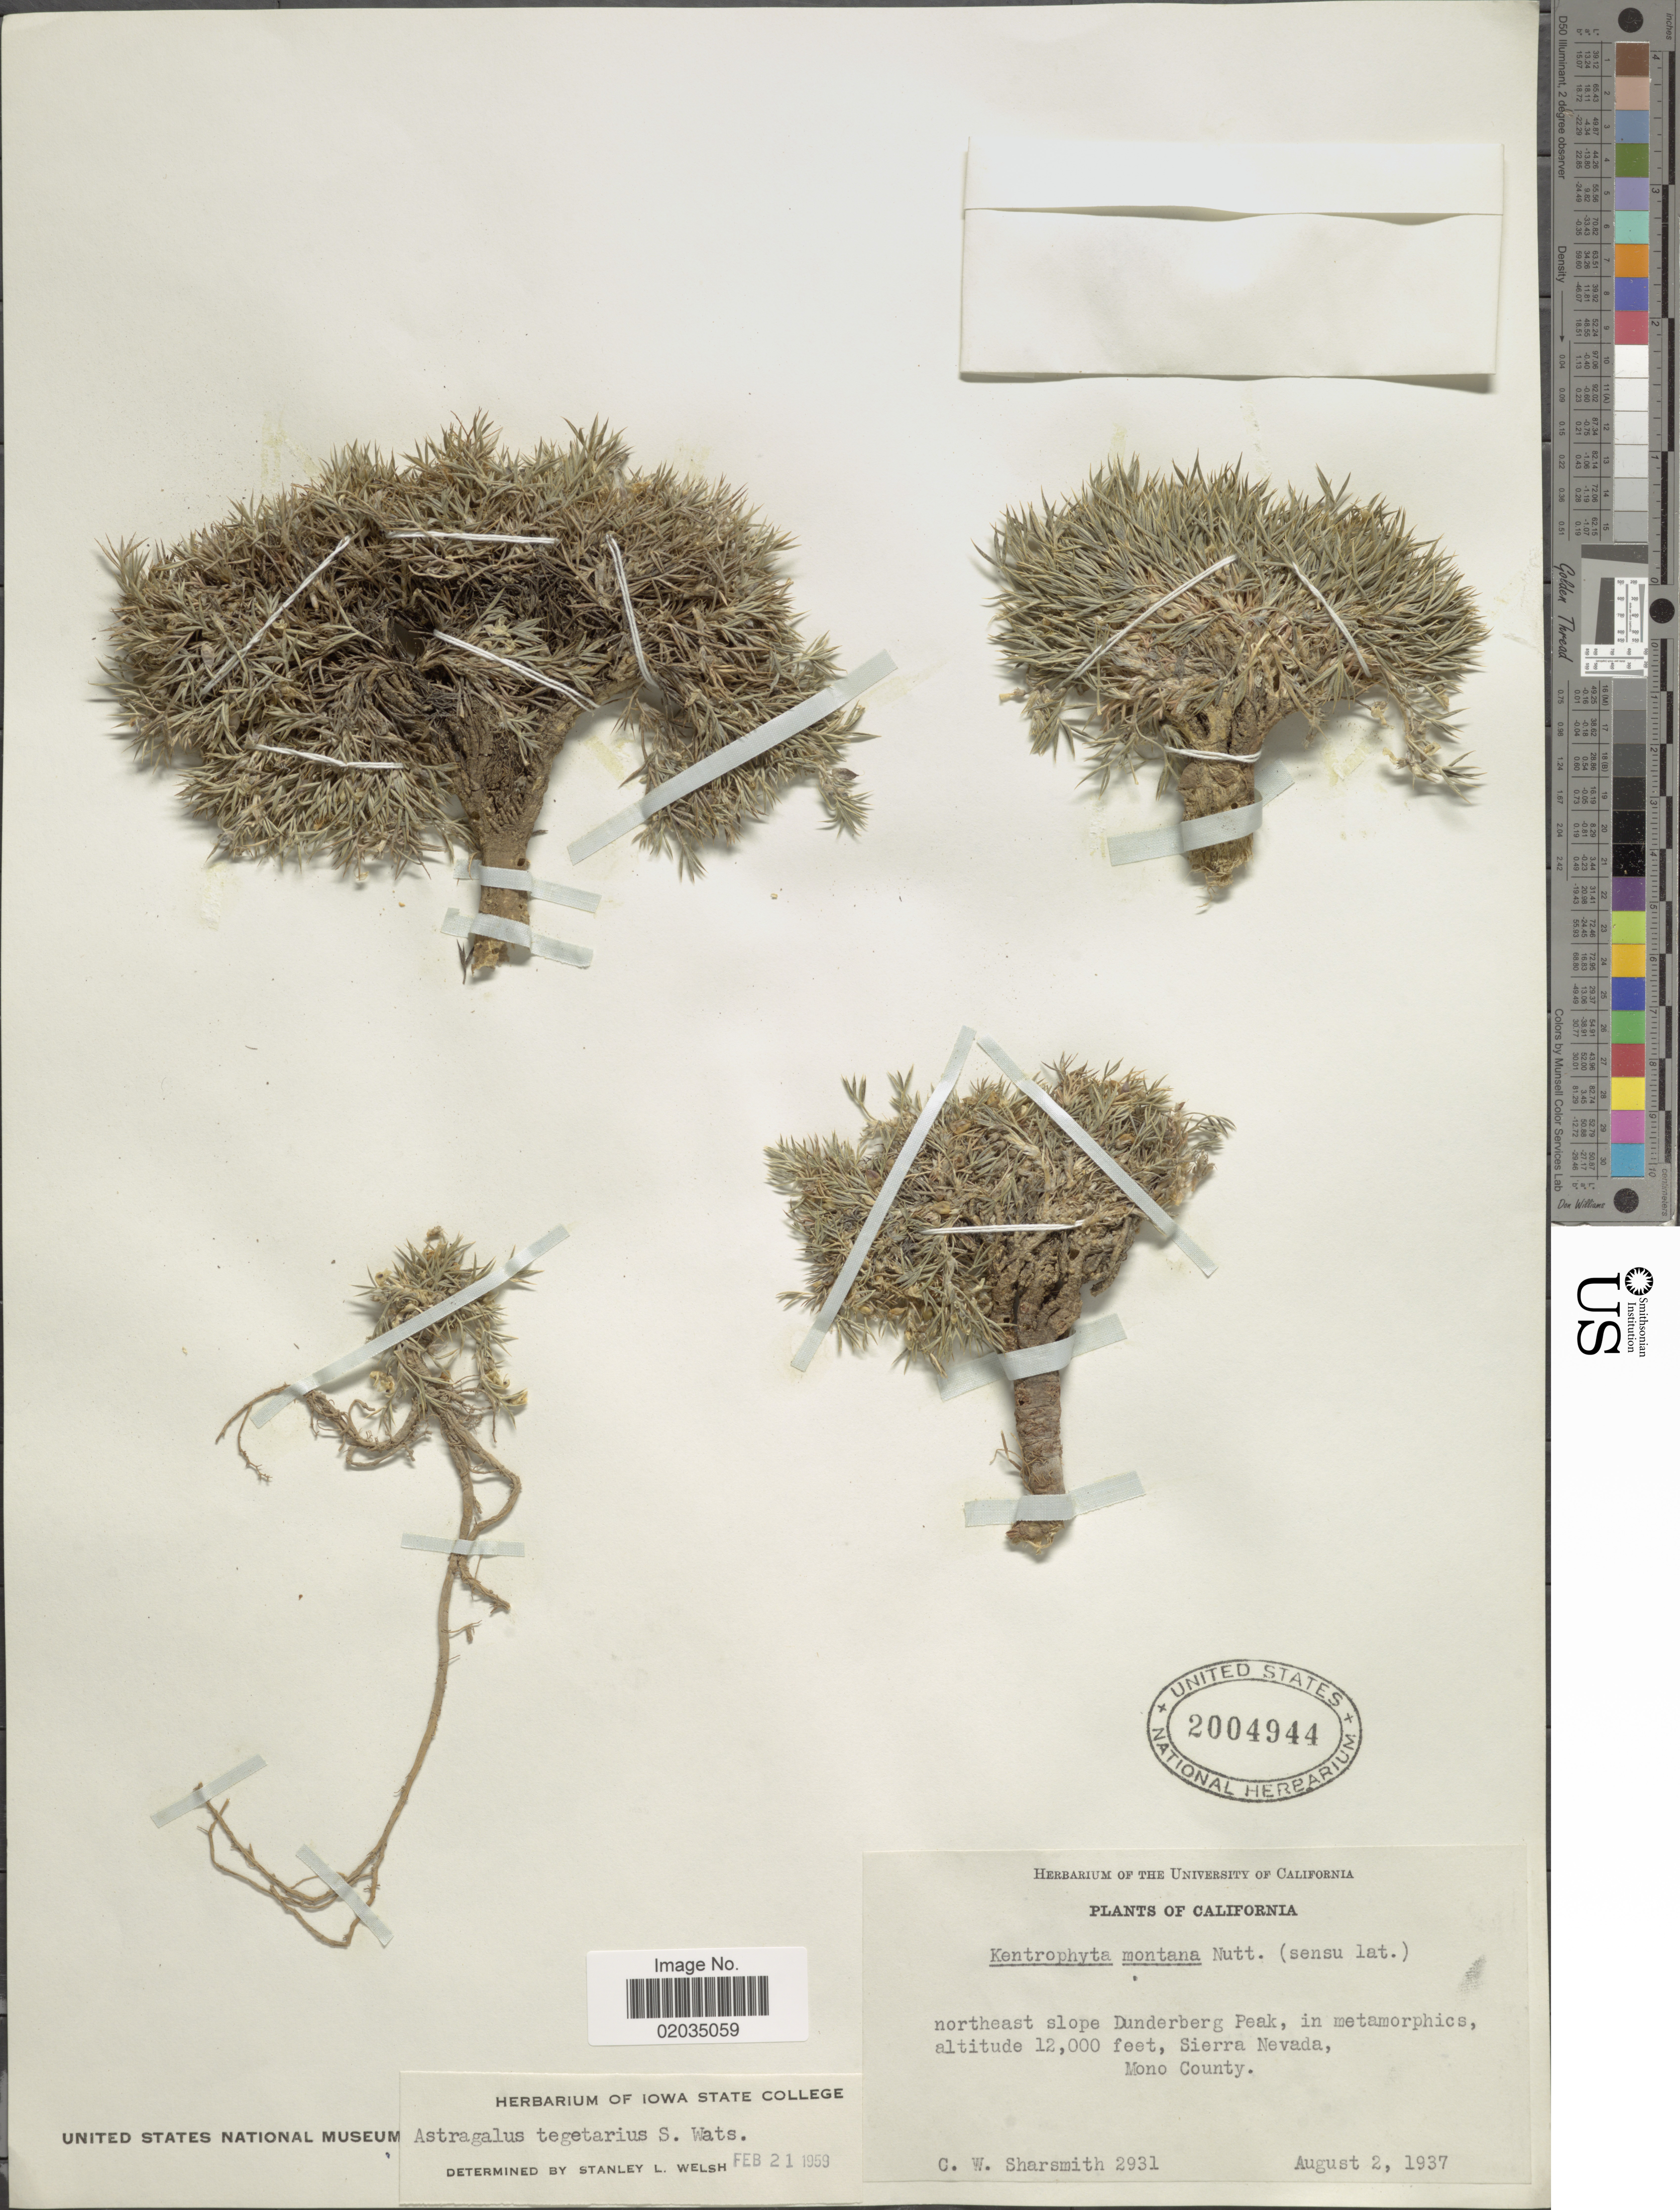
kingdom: Plantae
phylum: Tracheophyta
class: Magnoliopsida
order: Fabales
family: Fabaceae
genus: Astragalus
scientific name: Astragalus tegetarioides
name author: M.E. Jones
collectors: C. Sharsmith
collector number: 2931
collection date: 1937-08-02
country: United States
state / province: California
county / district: Mono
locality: Northeast slope Dunderberg Peak, in metamorphics, Sierra Nevada, Mono County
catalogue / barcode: US 2004944